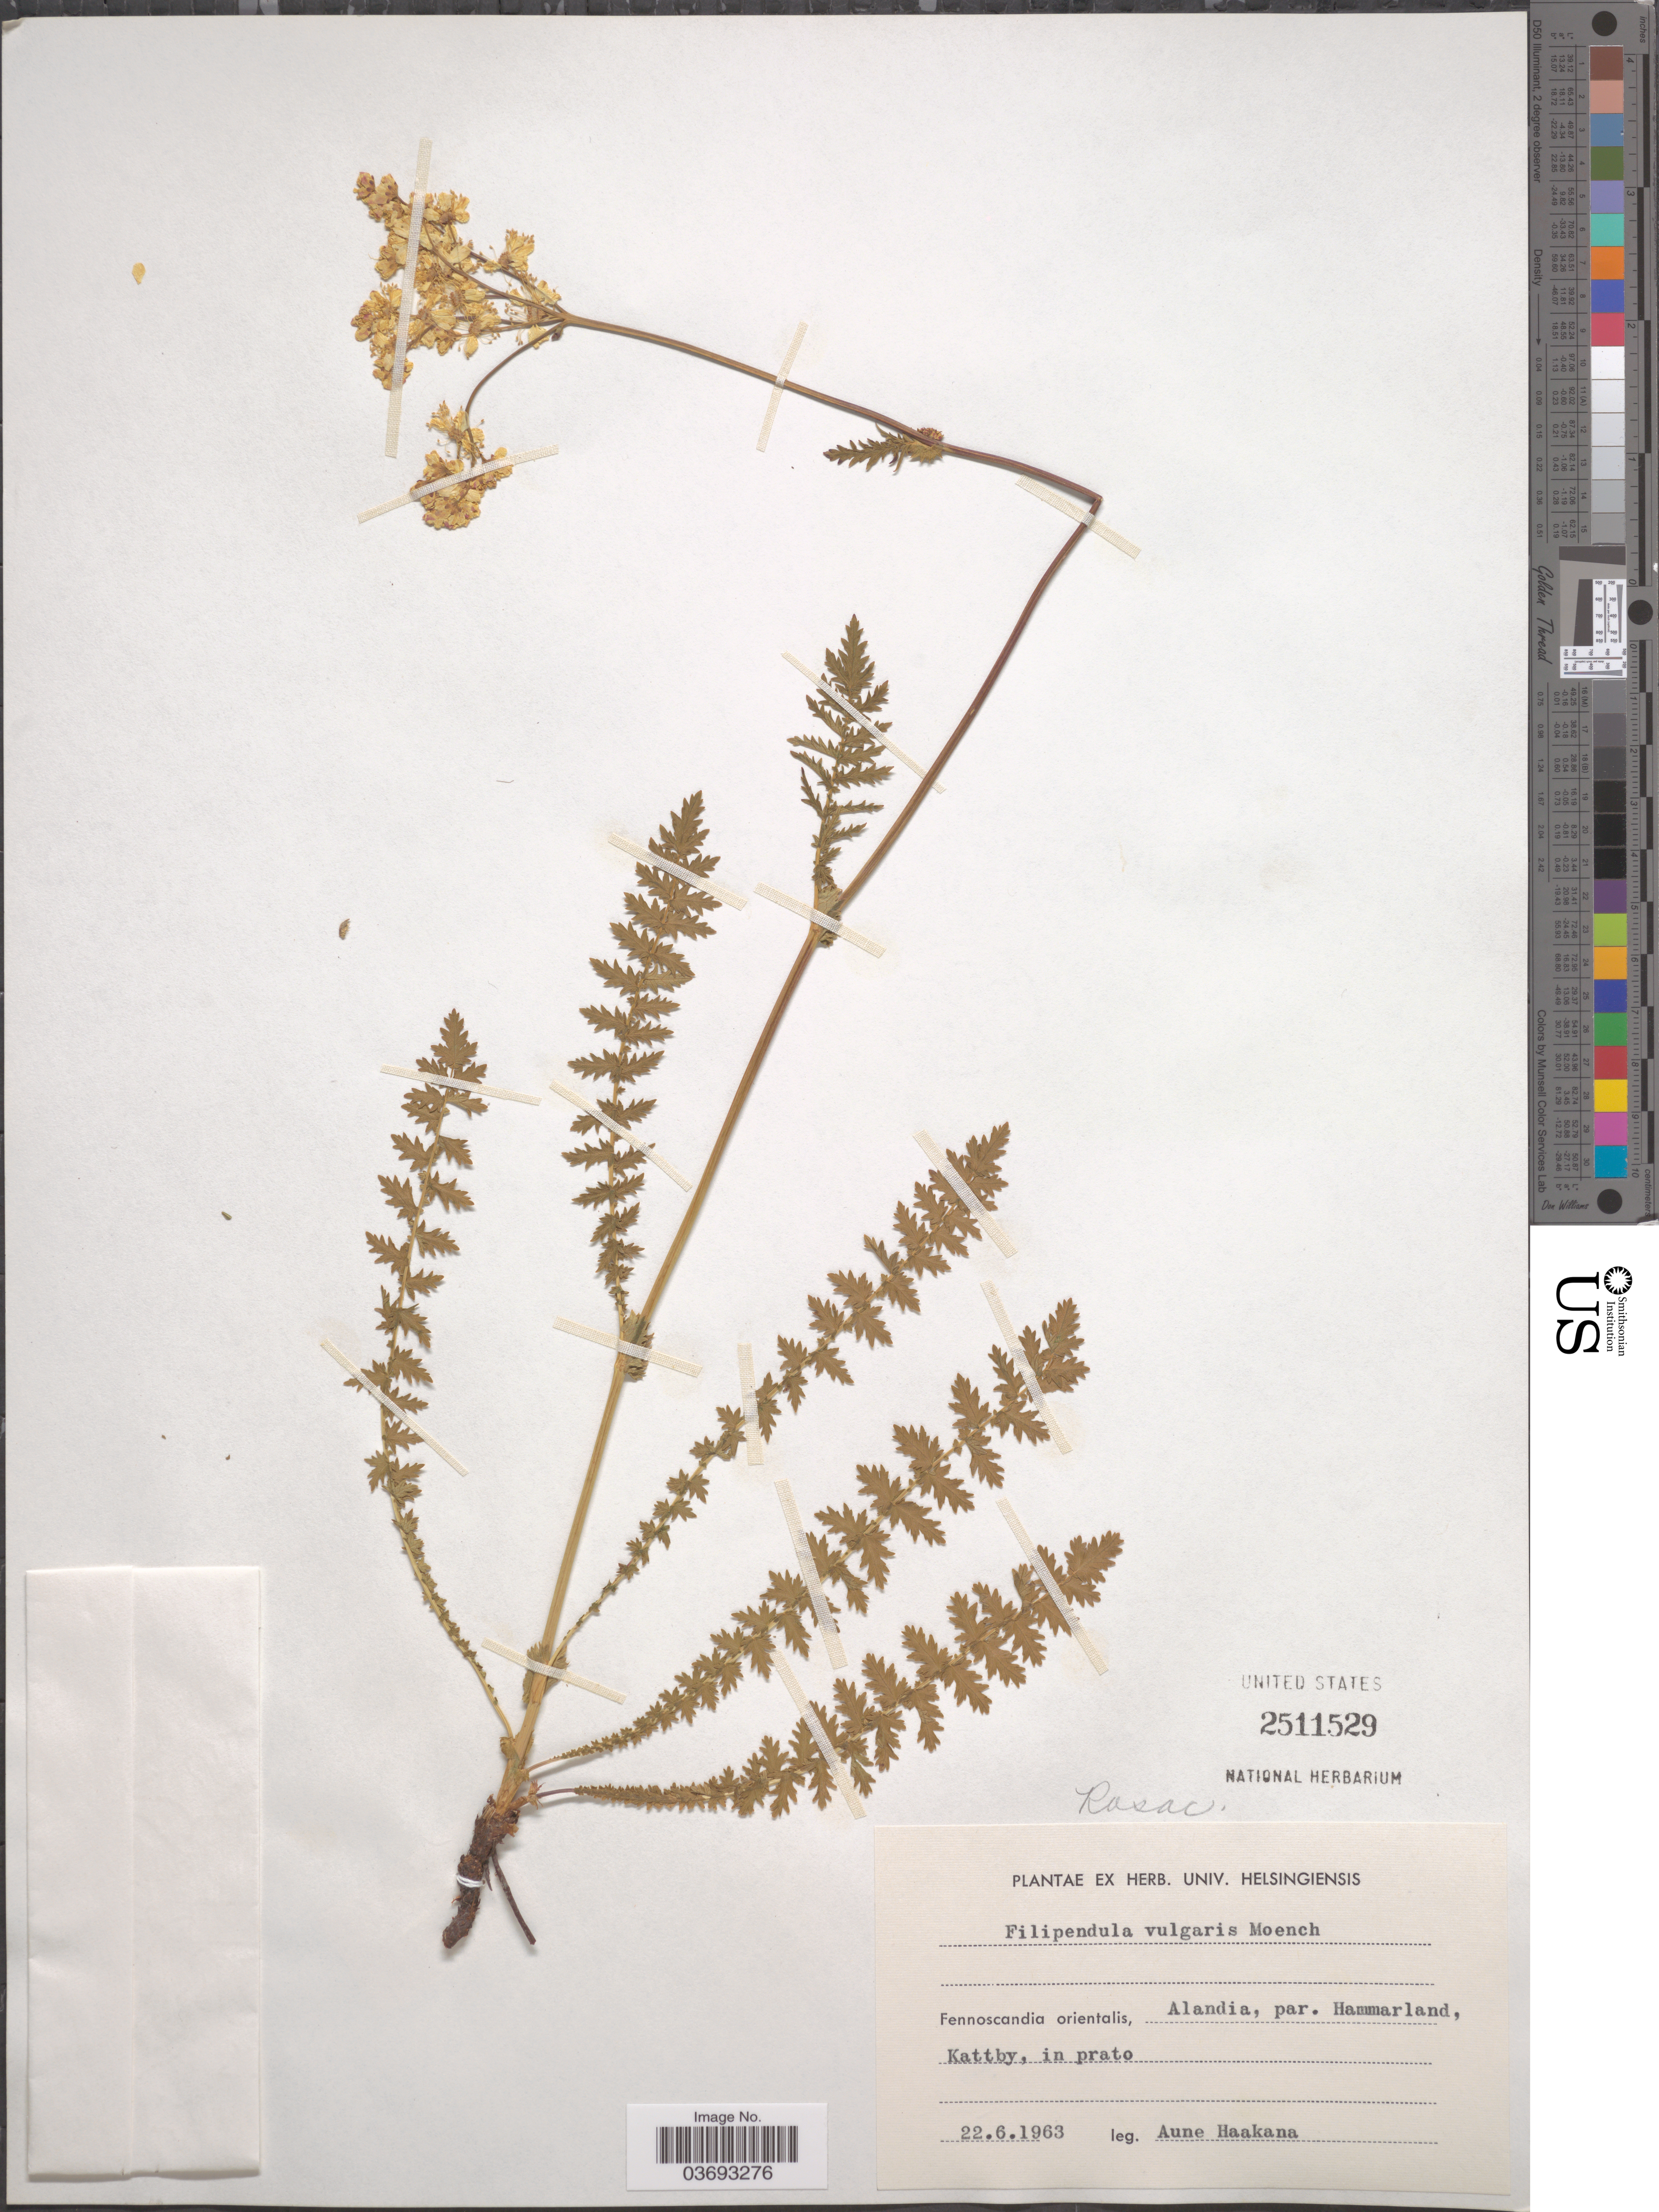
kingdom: Plantae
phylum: Tracheophyta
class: Magnoliopsida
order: Rosales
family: Rosaceae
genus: Spiraea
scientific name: Spiraea filipendula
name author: L.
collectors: A. Haakana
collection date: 1963-06-22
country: Finland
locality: Fennoscandia orientalis, Alandia, par. Hammarland, Kattby, in prato.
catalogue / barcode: US 2511529